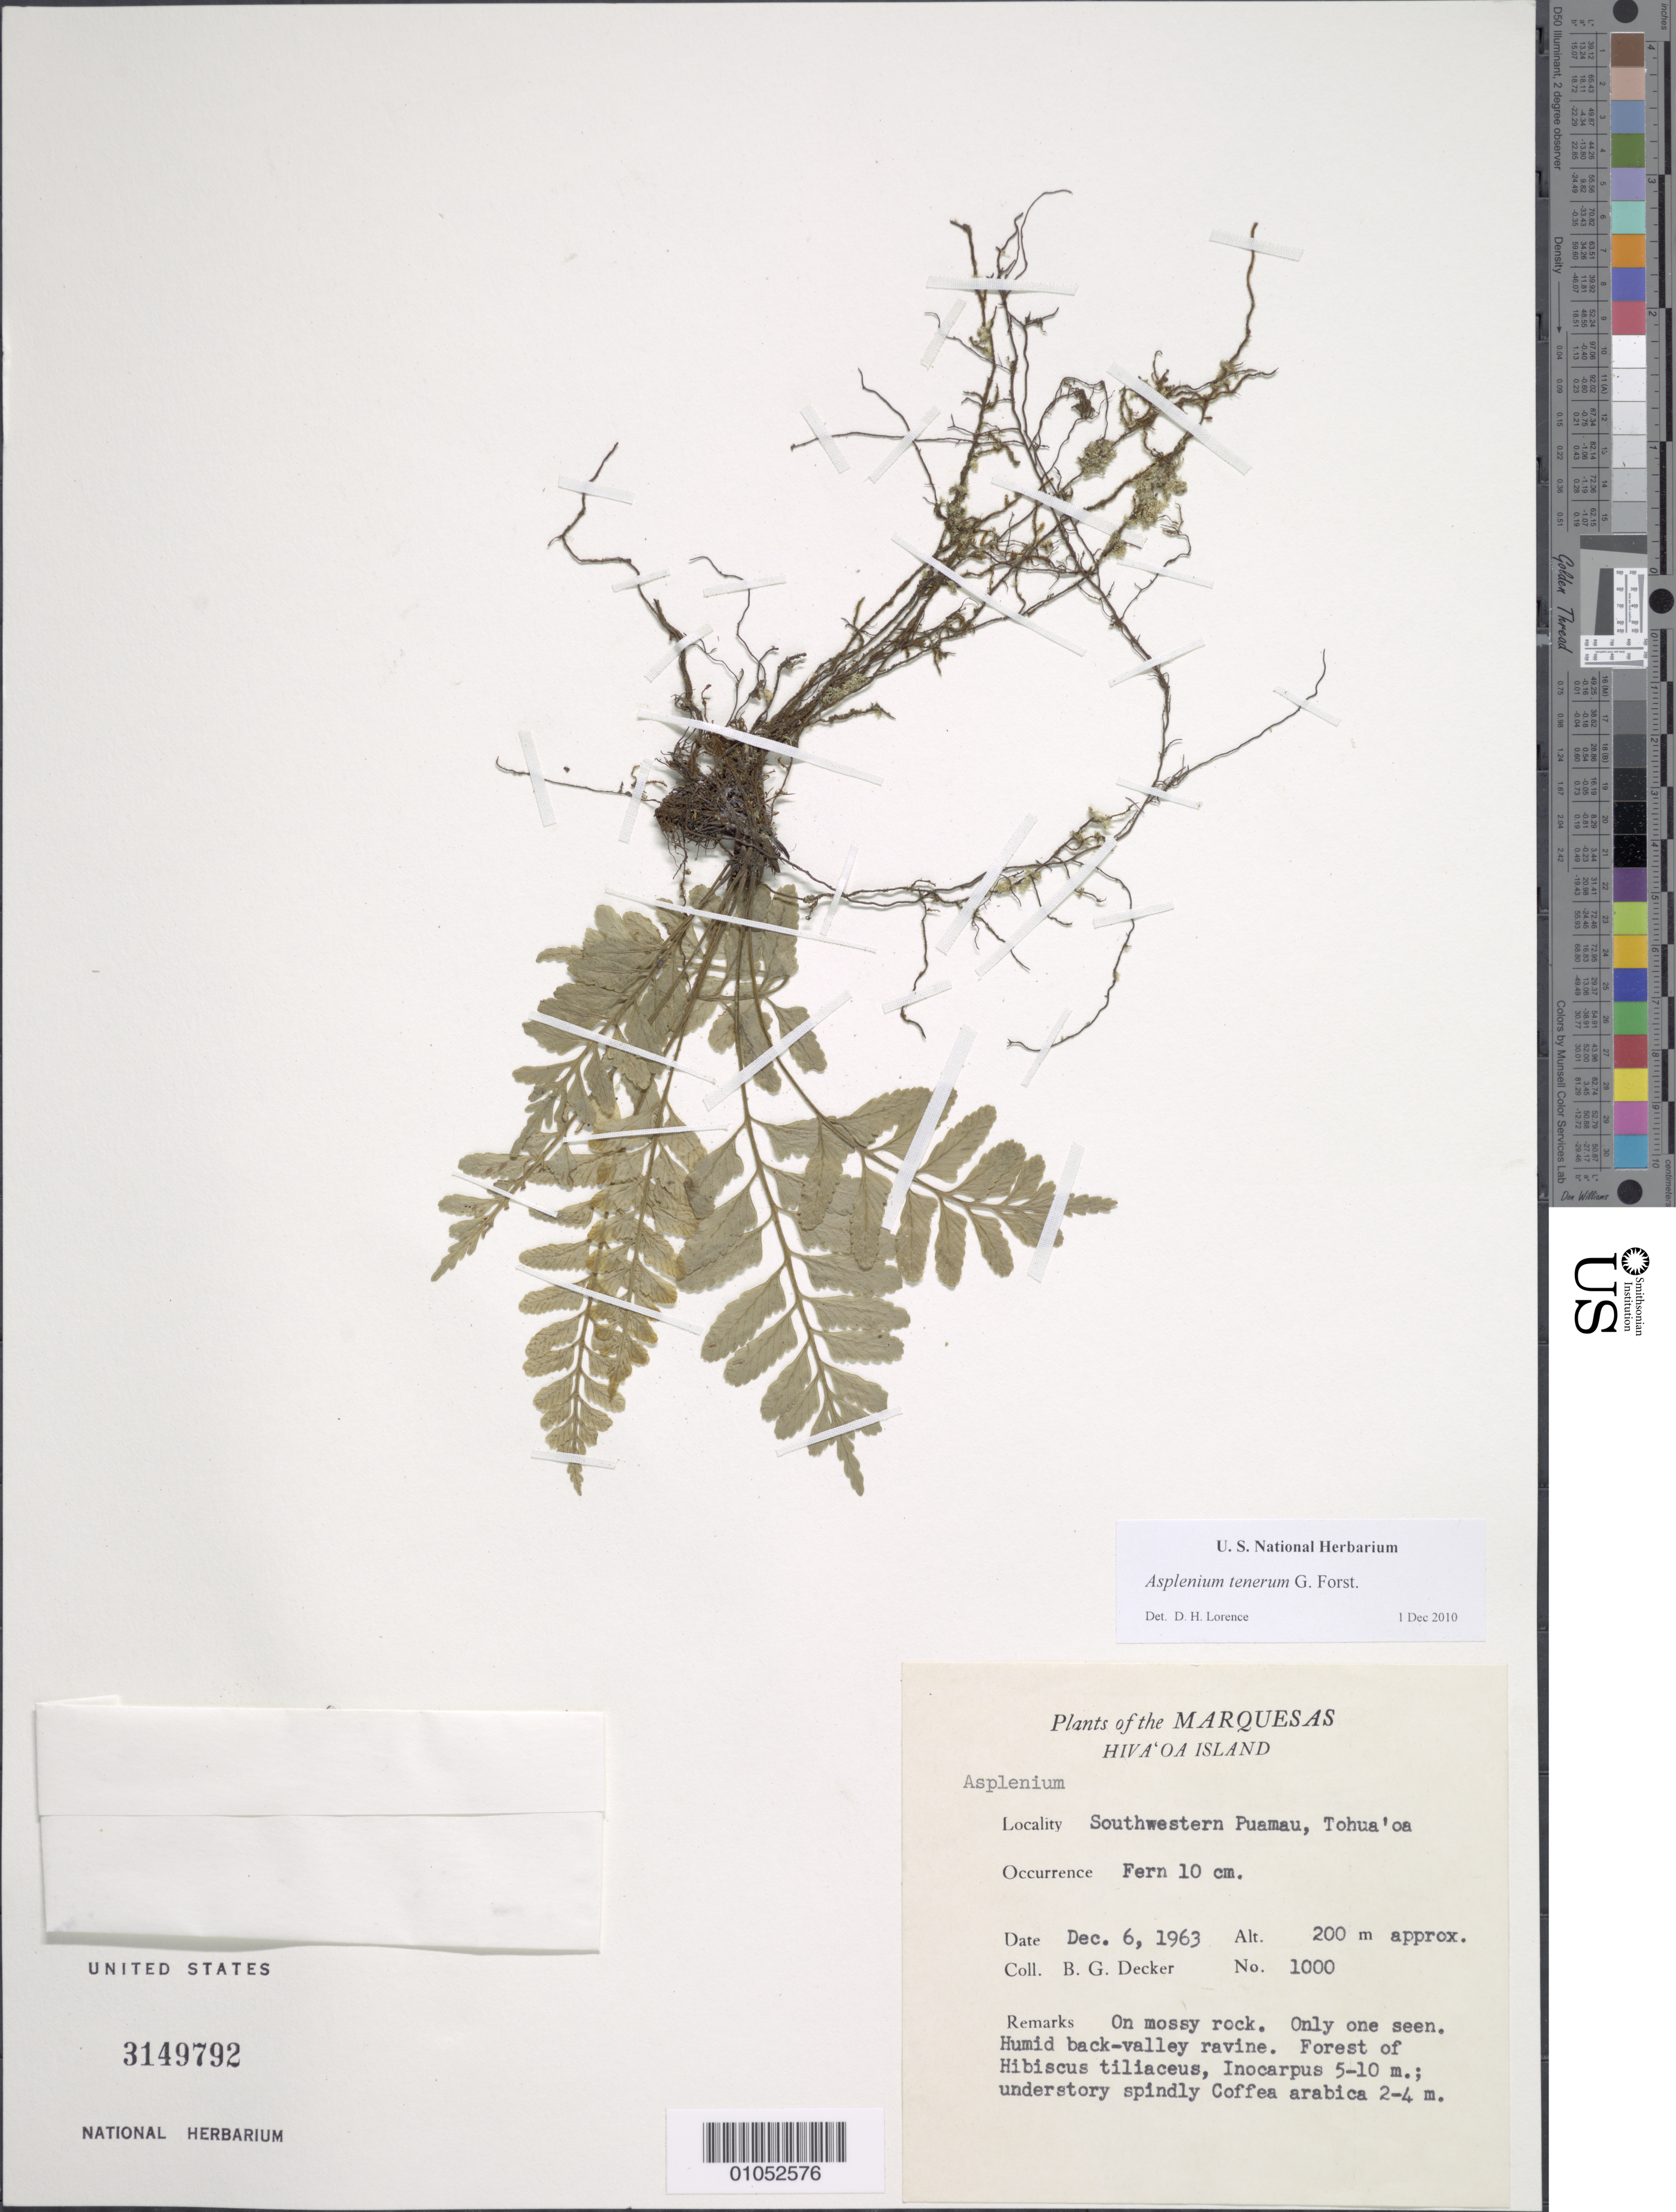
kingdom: Plantae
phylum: Tracheophyta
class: Polypodiopsida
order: Polypodiales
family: Aspleniaceae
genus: Asplenium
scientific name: Asplenium tenerum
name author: G. Forst.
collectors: B. G. Decker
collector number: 1000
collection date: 1963-12-06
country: French Polynesia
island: Hiva Oa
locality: Southwestern Puamau, Tohua'oa.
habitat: On mossy rock. Humid back-valley ravine.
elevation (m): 200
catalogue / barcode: US 3149792